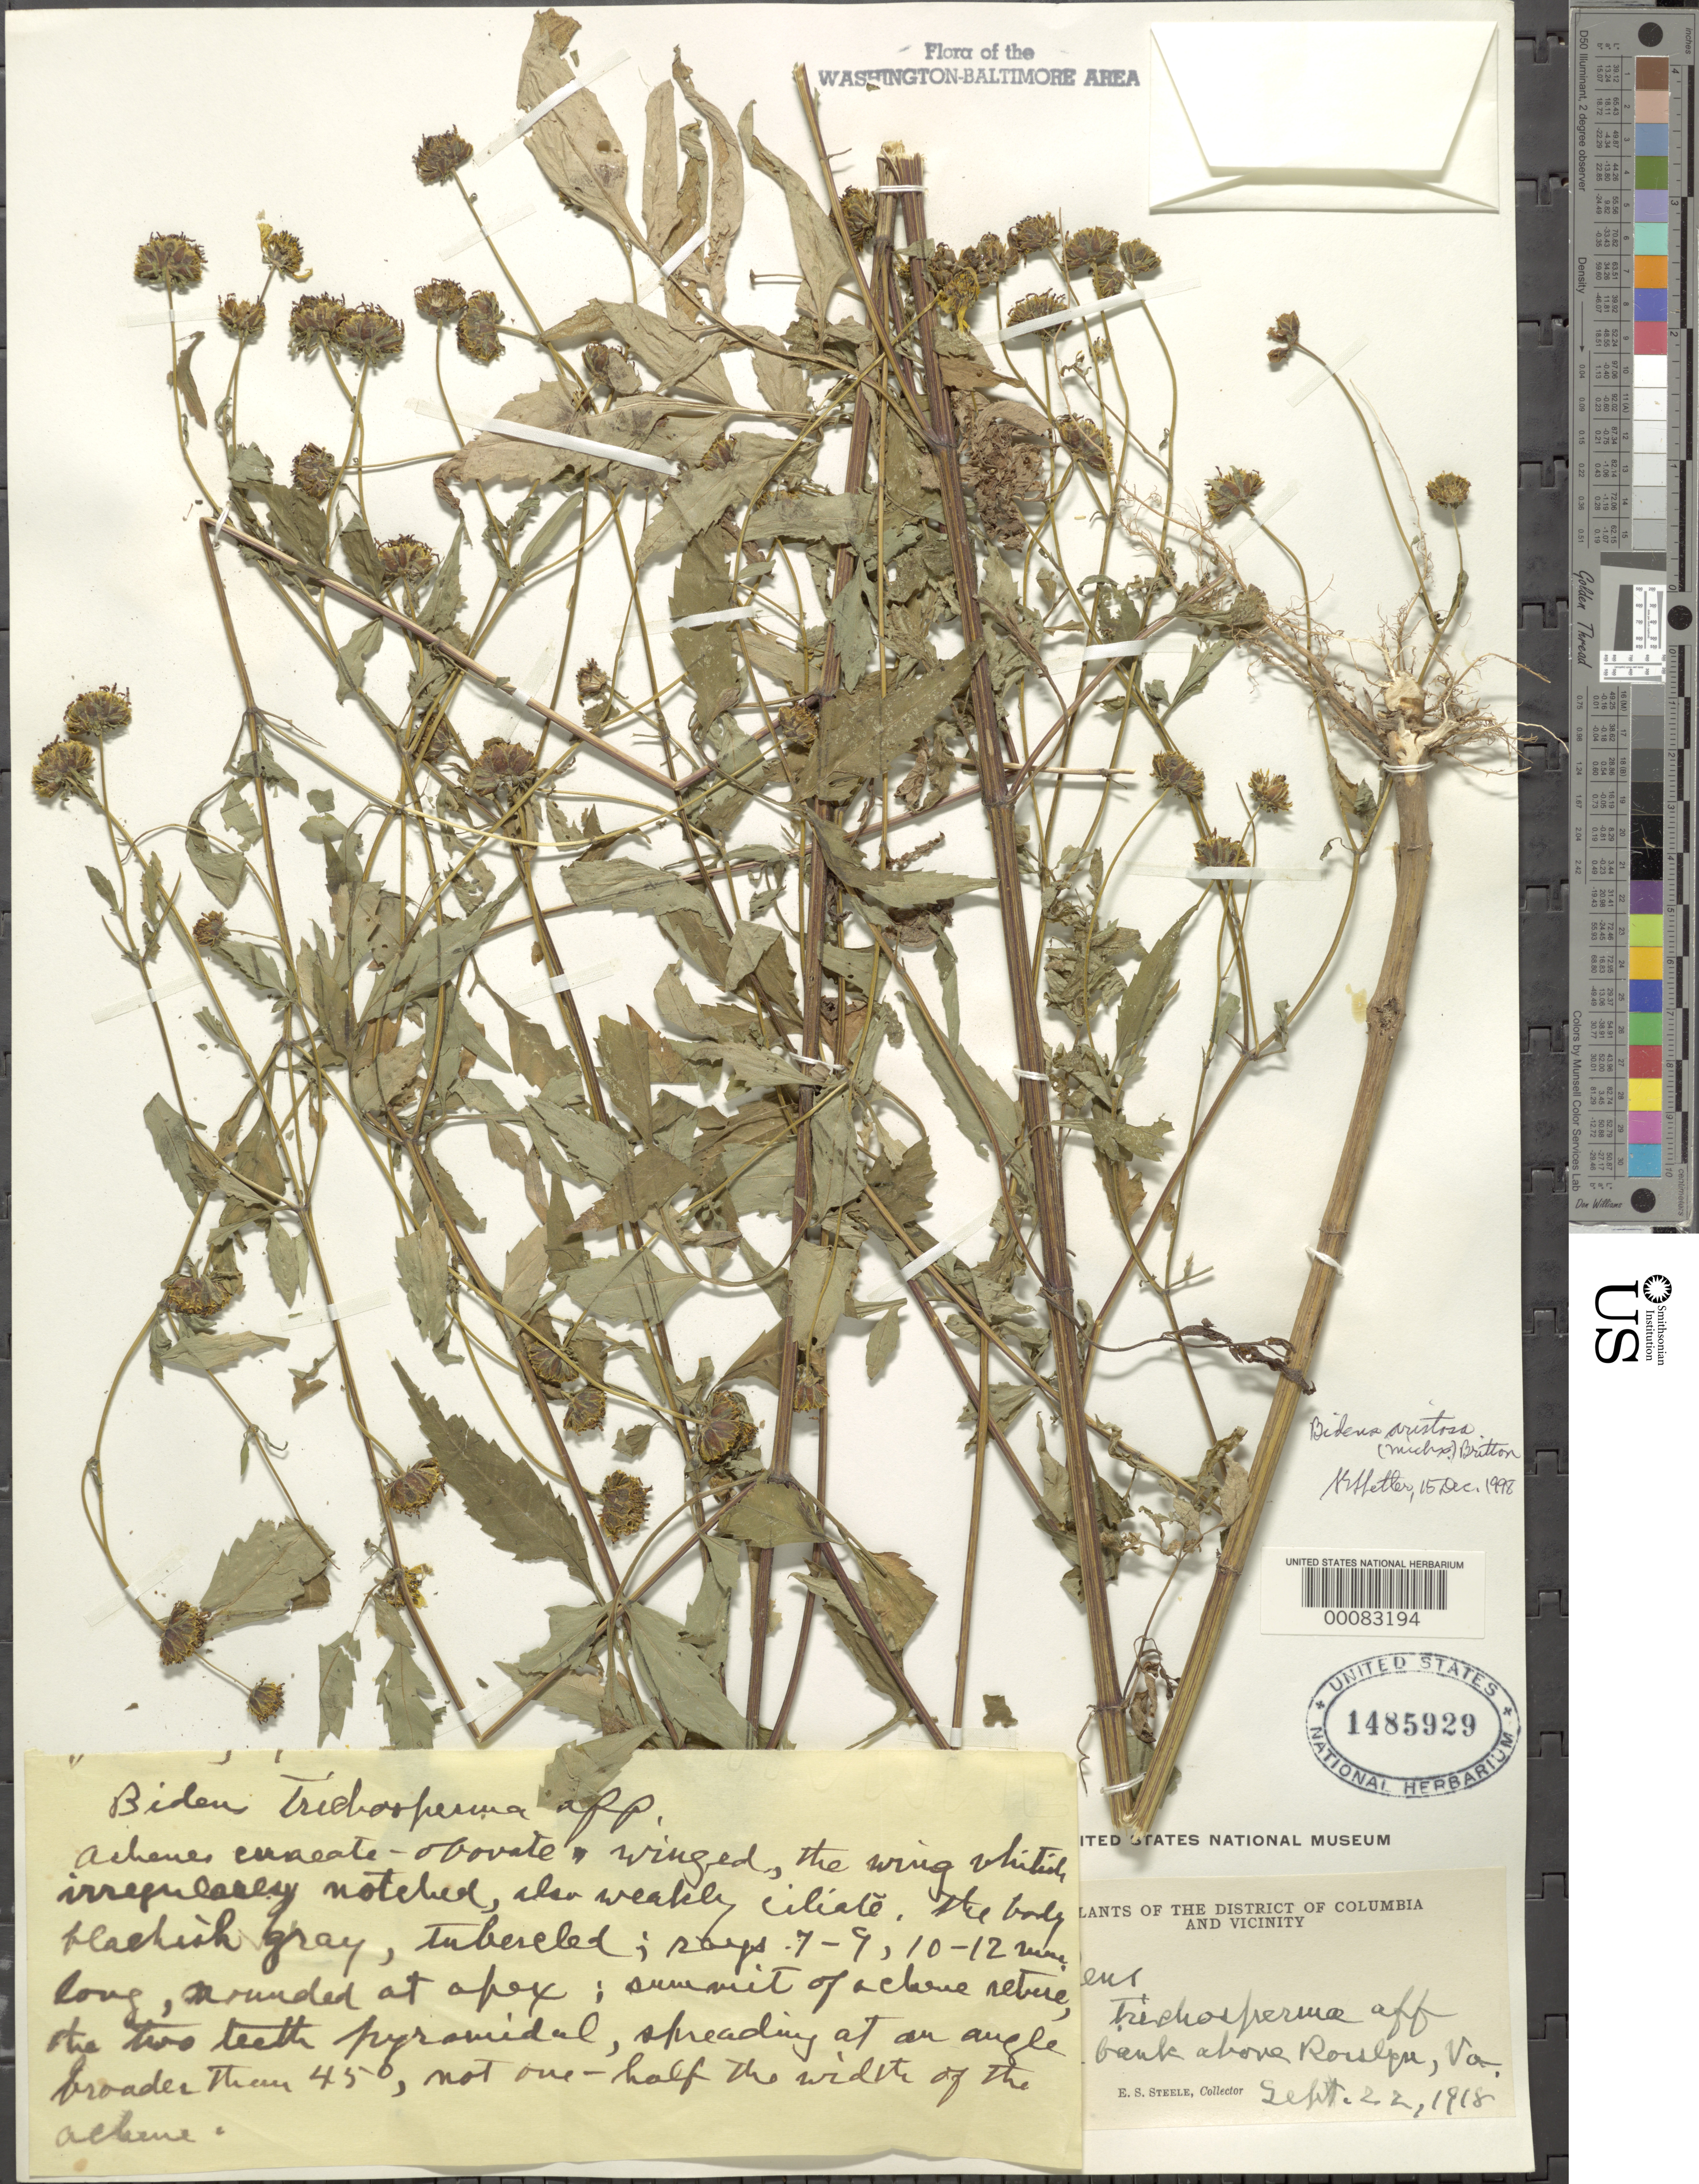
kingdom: Plantae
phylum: Tracheophyta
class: Magnoliopsida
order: Asterales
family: Asteraceae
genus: Bidens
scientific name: Bidens aristosa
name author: (Michx.) Britton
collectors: E. Steele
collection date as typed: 22 Sep 1918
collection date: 1918-09-22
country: United States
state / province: Virginia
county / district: Arlington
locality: Above Rosslyn on Potomac River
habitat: Alluvial soil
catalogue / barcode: US 1485929